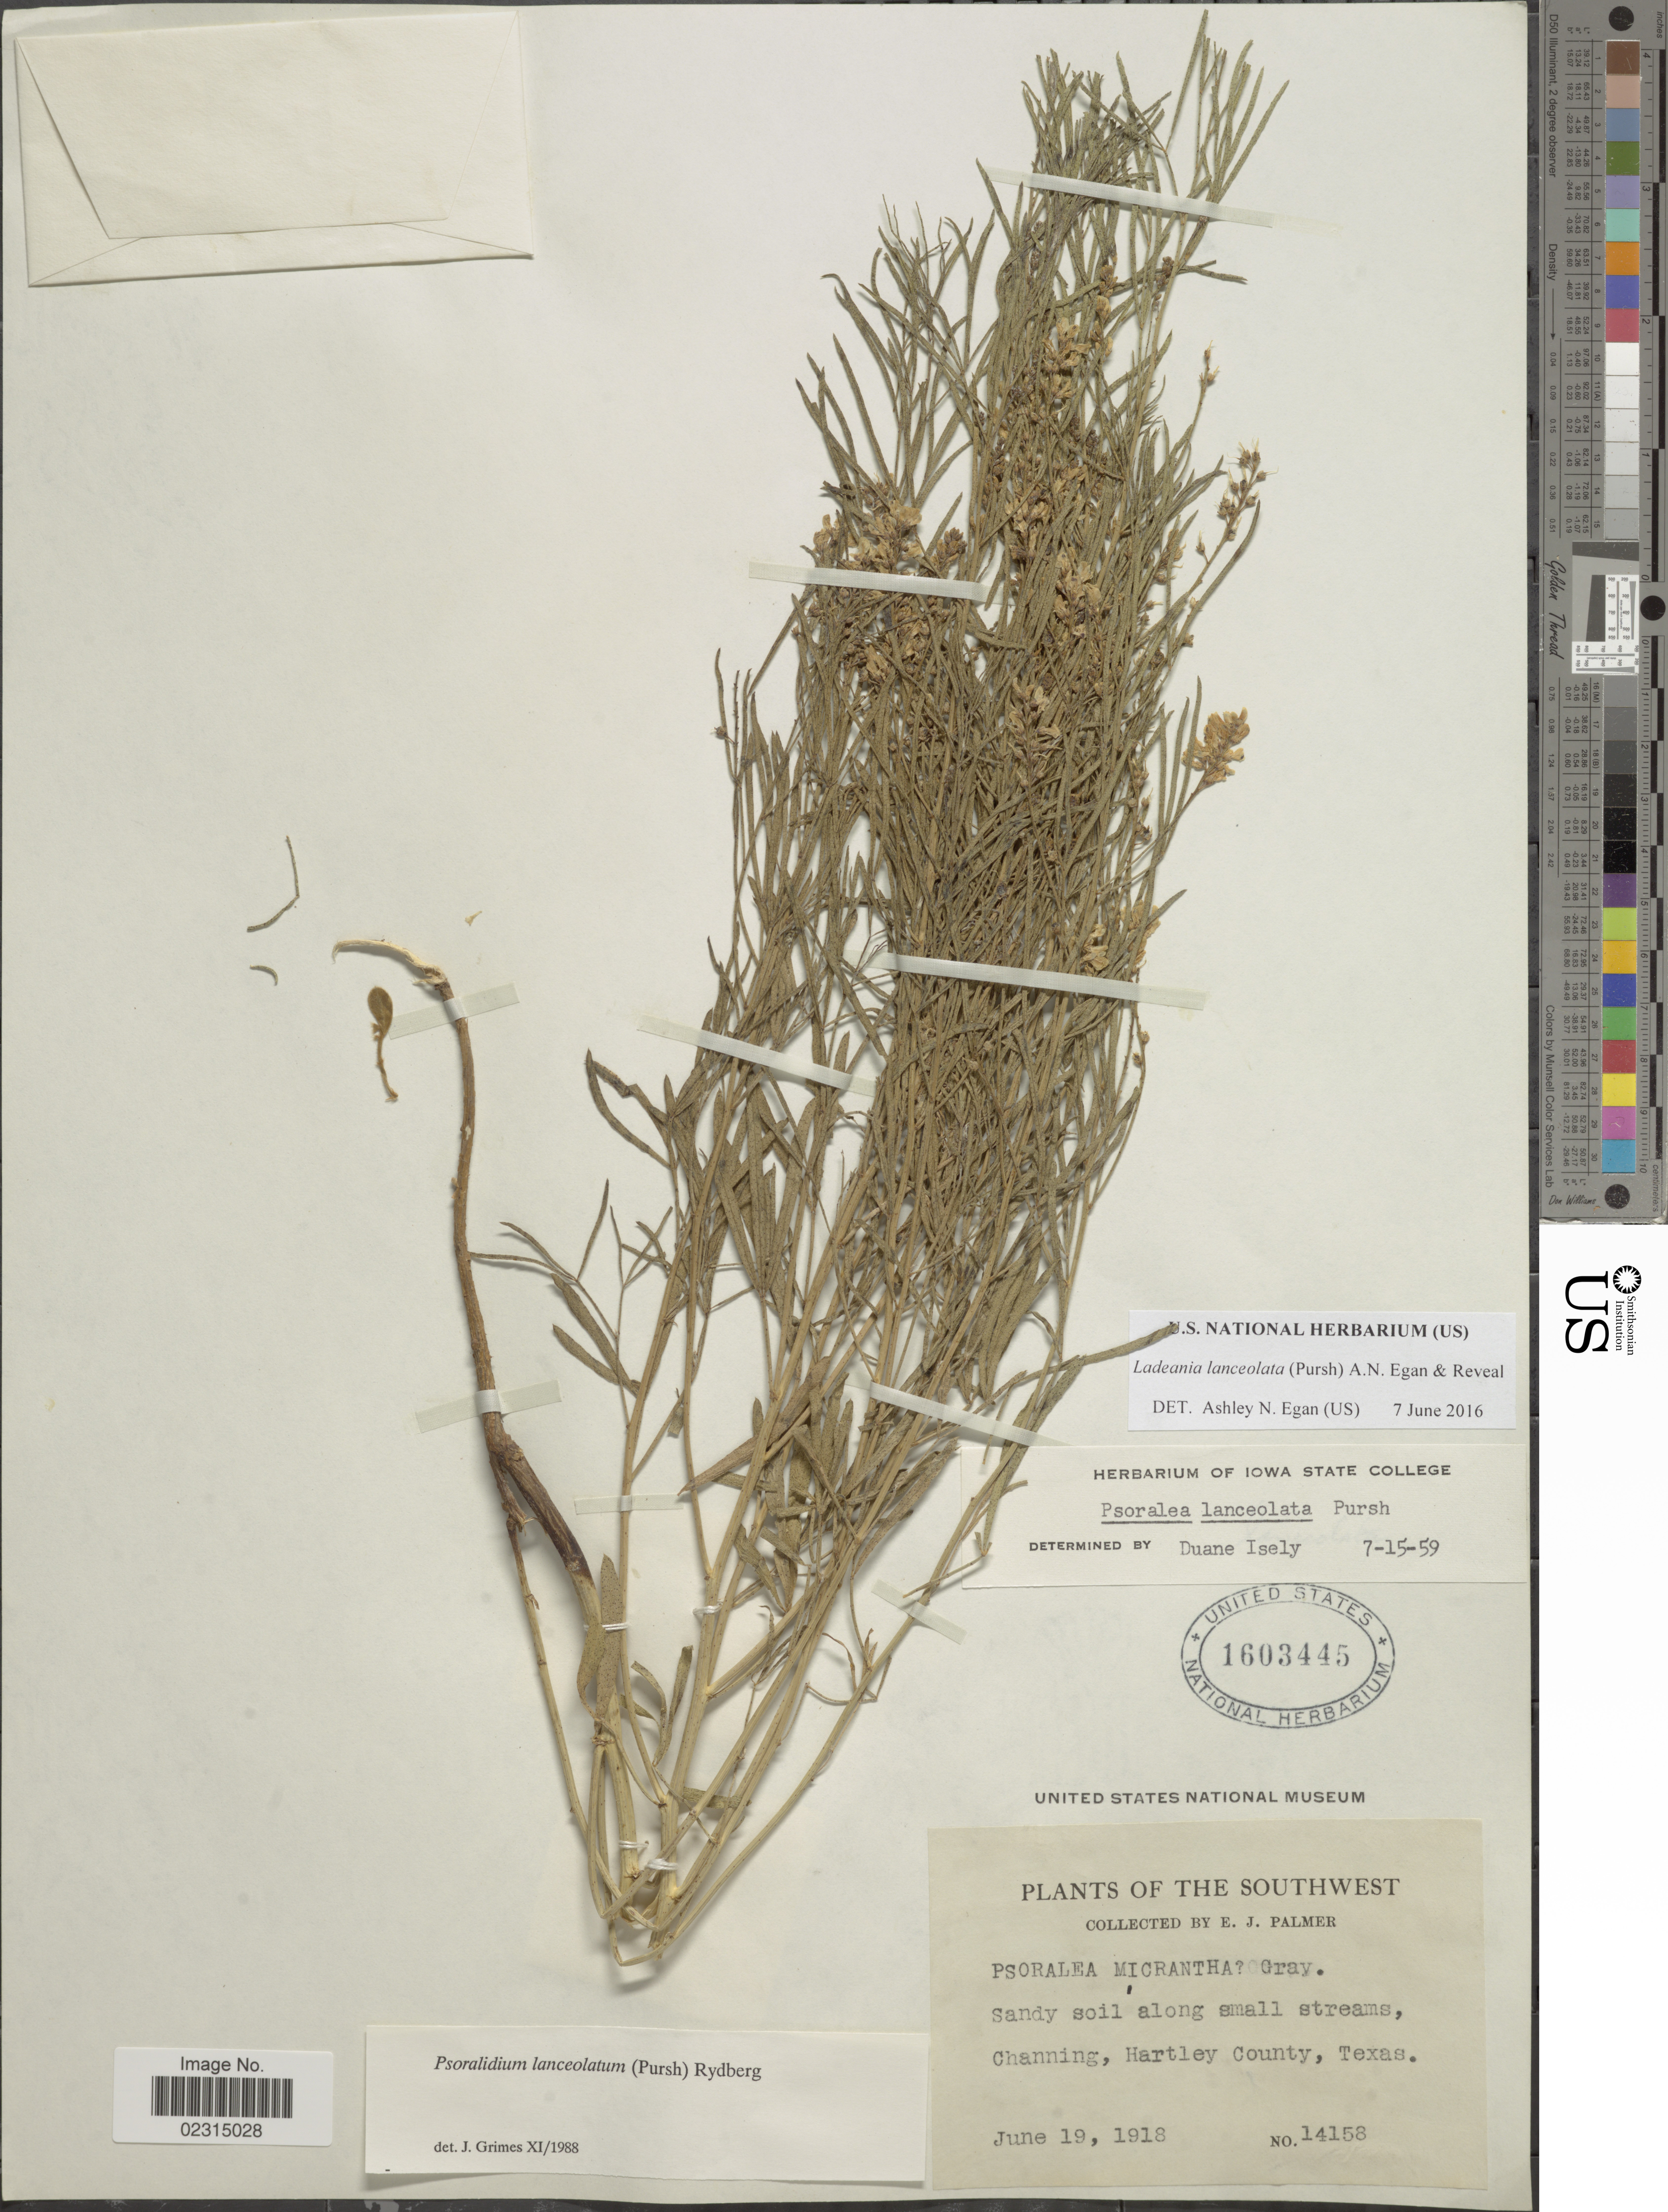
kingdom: Plantae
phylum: Tracheophyta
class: Magnoliopsida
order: Fabales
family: Fabaceae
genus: Ladeania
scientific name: Ladeania lanceolata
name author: (Pursh) A.N. Egan & Reveal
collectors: E. J. Palmer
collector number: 14158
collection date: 1918-06-19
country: United States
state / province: Texas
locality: The Southwest, Sandy soil along small streams, Channing, Hartley County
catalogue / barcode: US 1603445